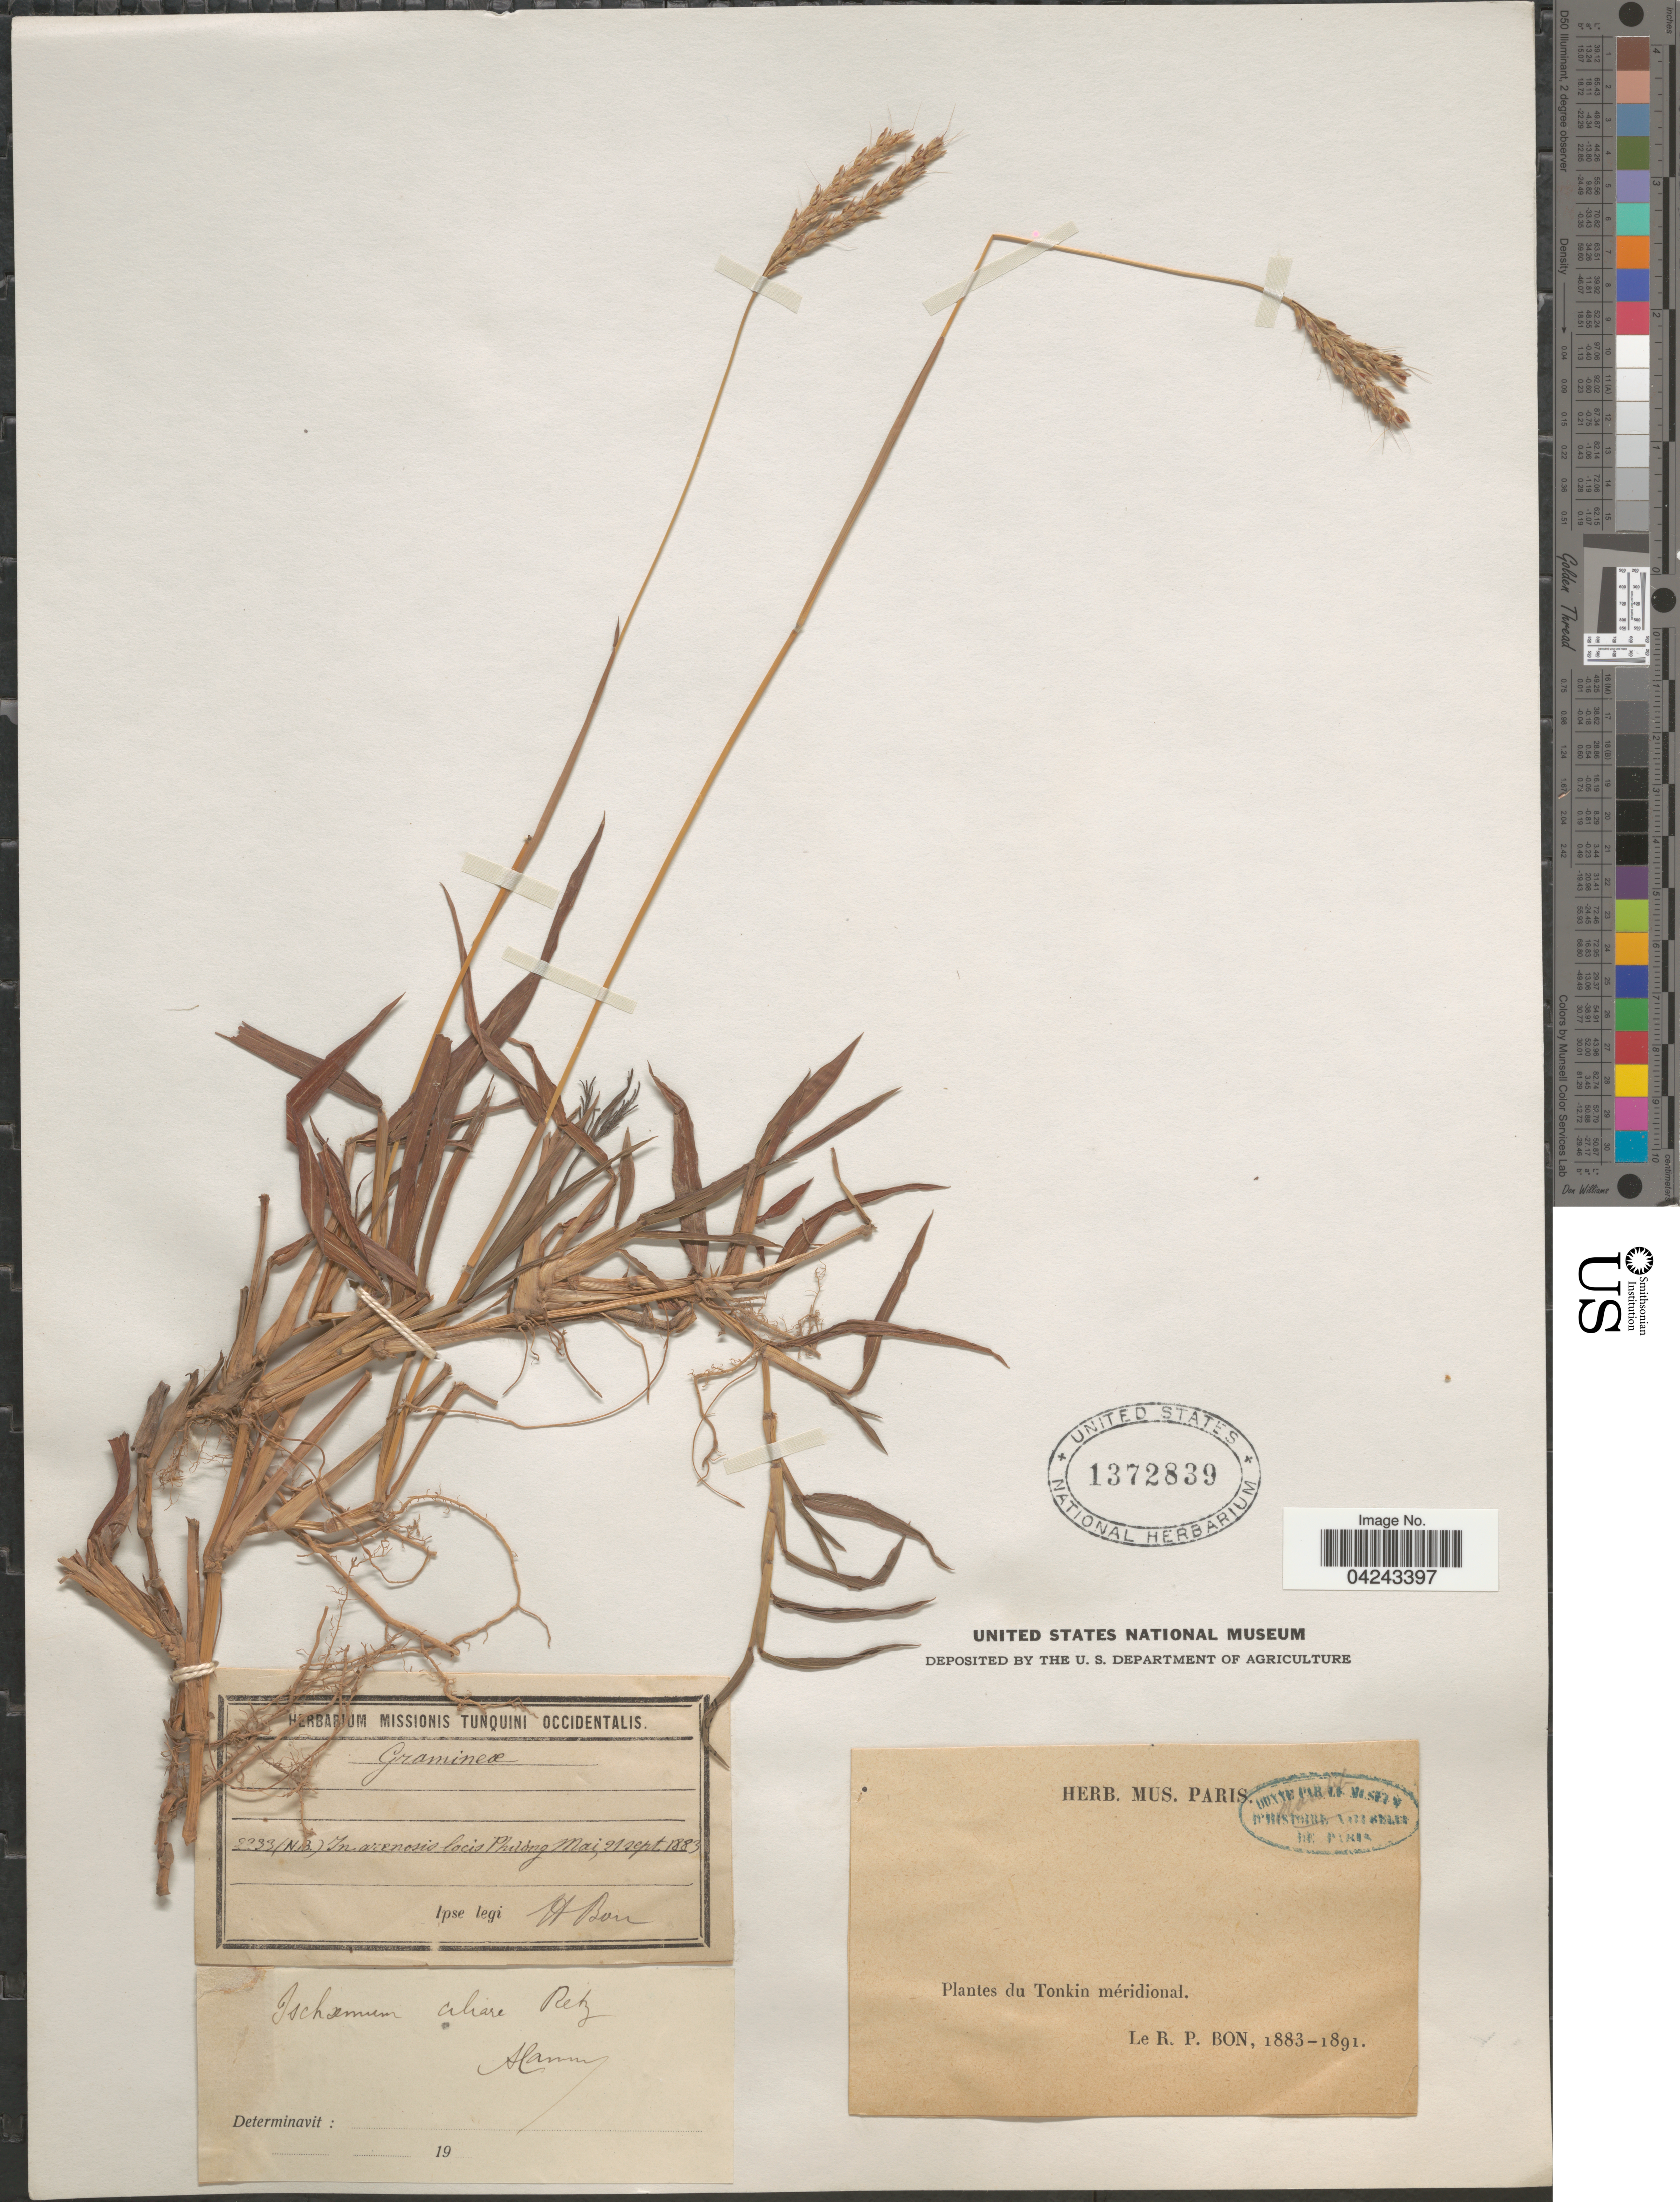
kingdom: Plantae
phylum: Tracheophyta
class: Liliopsida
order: Poales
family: Poaceae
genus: Ischaemum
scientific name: Ischaemum ciliare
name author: Retz.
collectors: R. Bon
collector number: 2233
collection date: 1883-09-21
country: Vietnam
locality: Missionis Tunquini Occidentalis. In arenosis locis Phuong Mai. Tonkin méridional.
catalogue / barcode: US 1372839